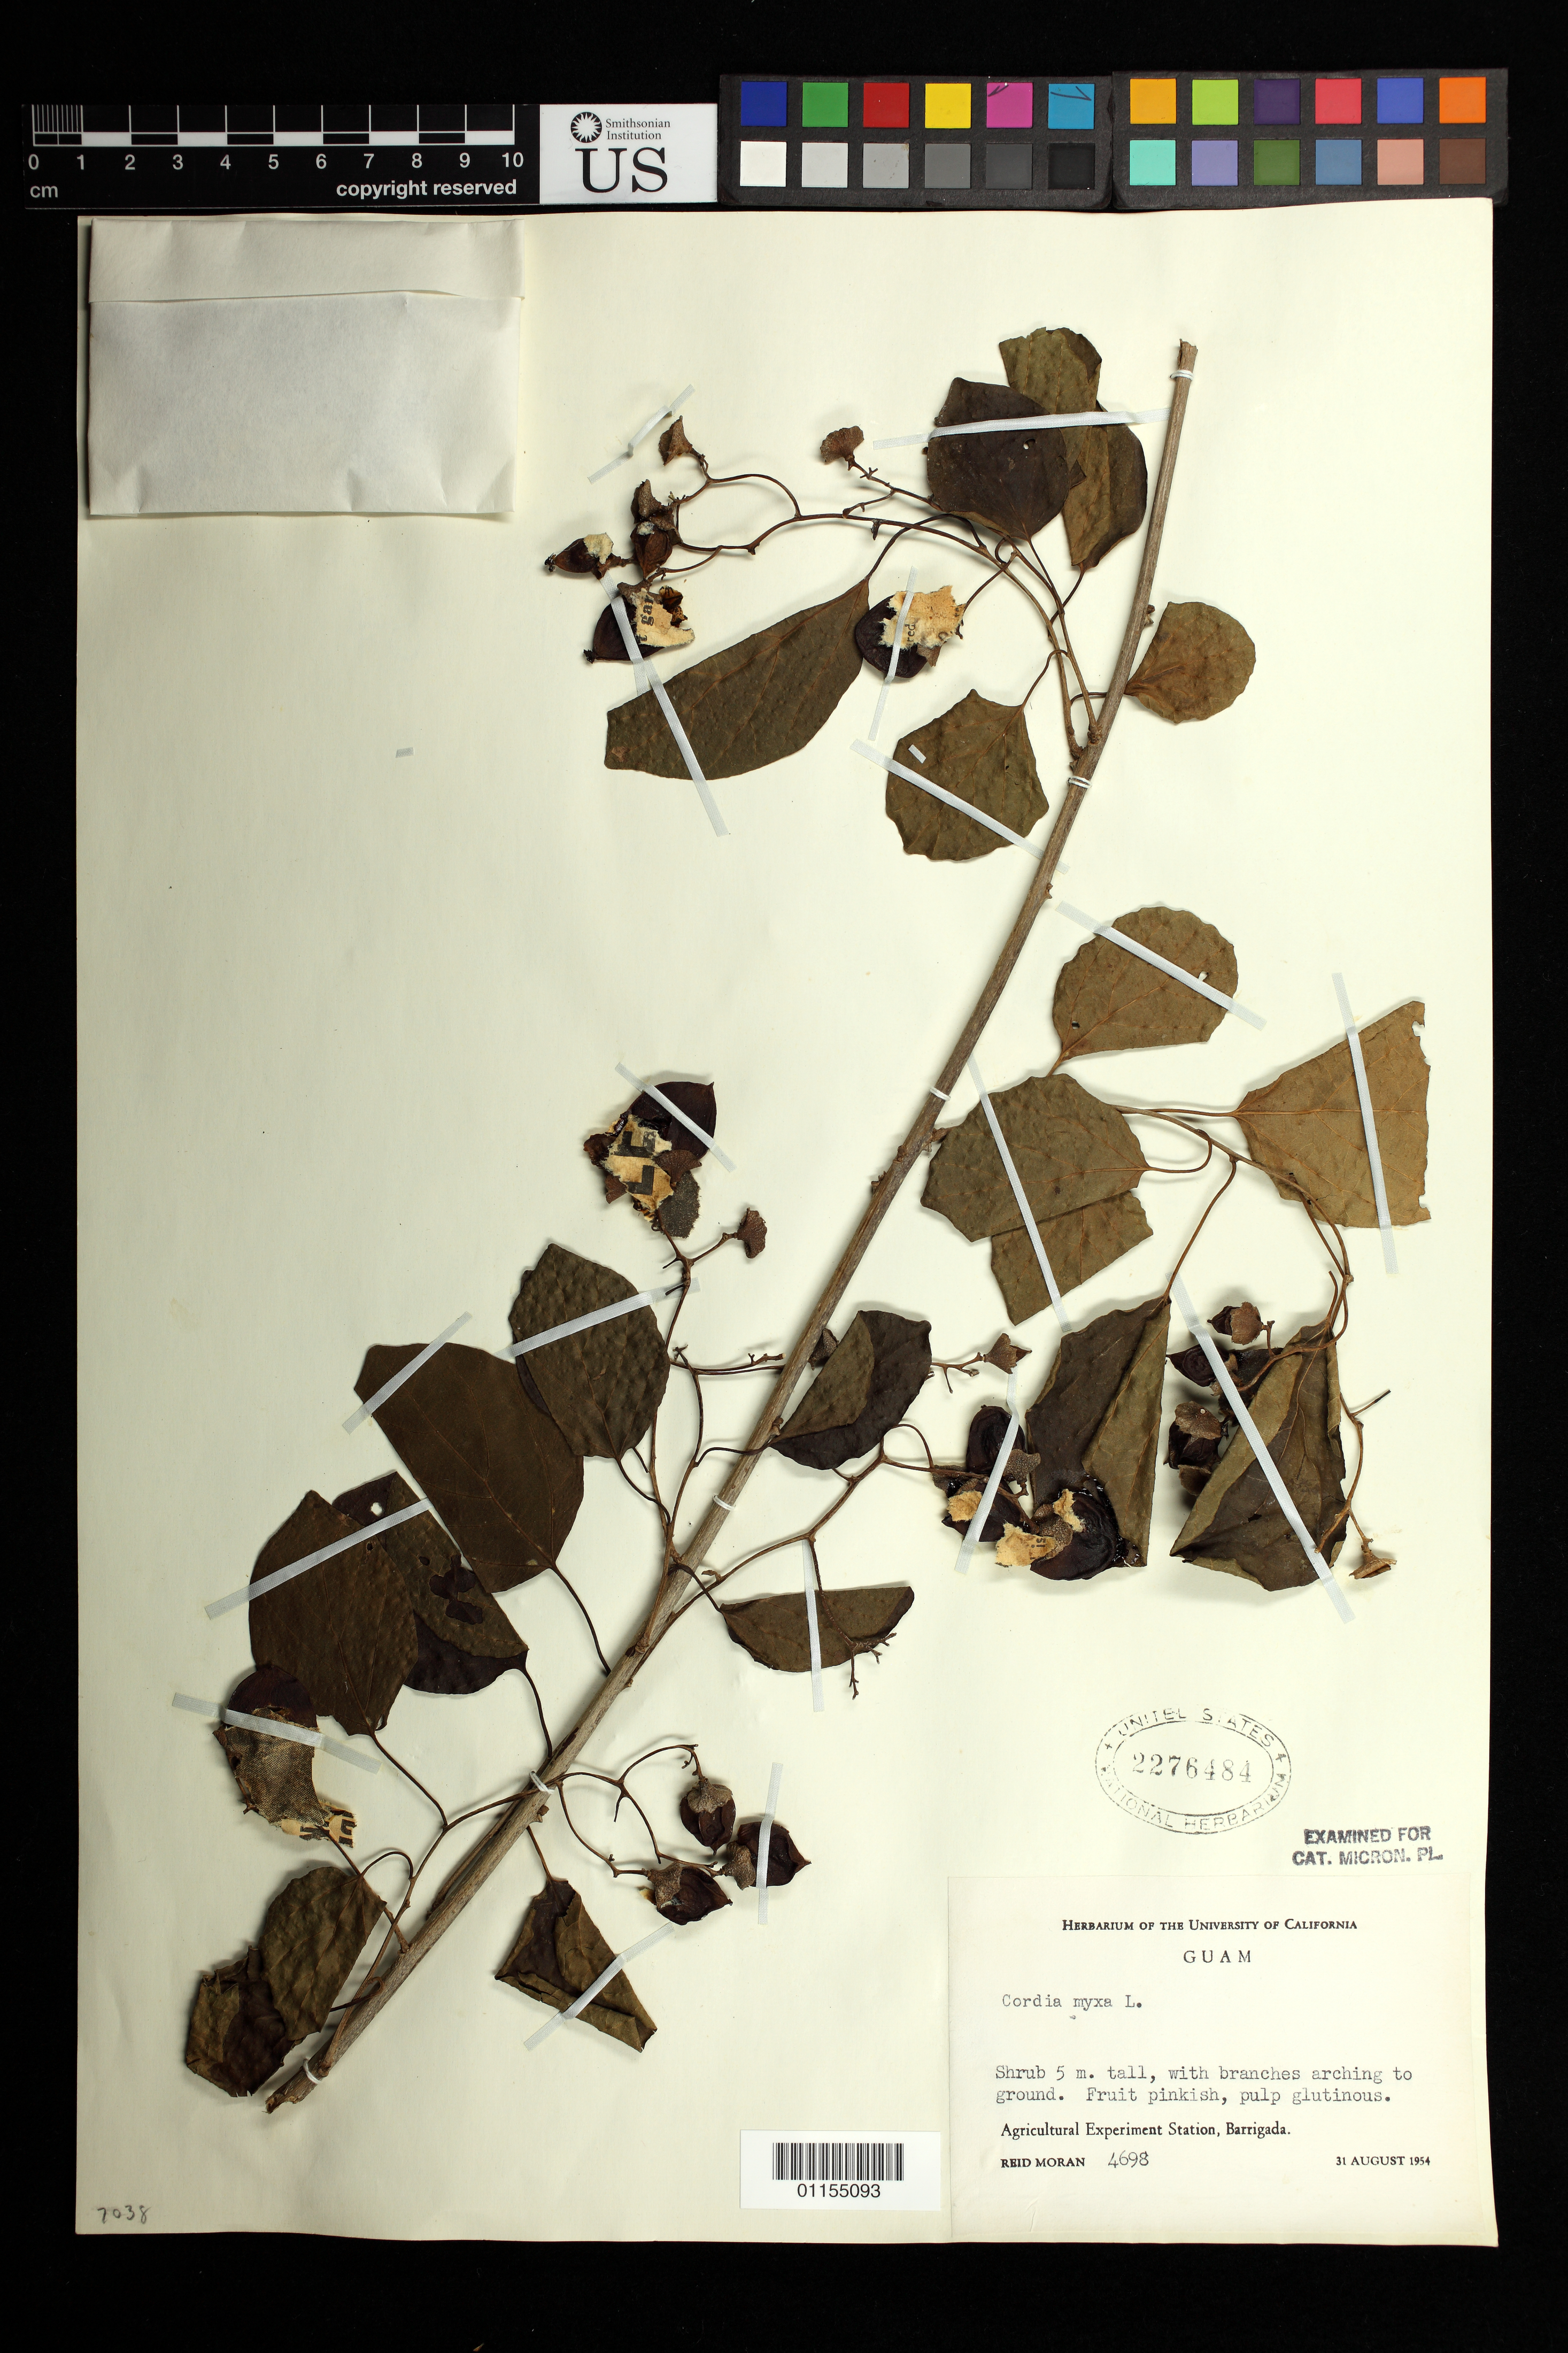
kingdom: Plantae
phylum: Tracheophyta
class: Magnoliopsida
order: Boraginales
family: Cordiaceae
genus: Cordia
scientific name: Cordia myxa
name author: L.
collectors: R. V. Moran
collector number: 4698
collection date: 1954-08-31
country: Guam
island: Guam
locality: Agricultural Experiment Station, Barrigada.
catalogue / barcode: US 2276484